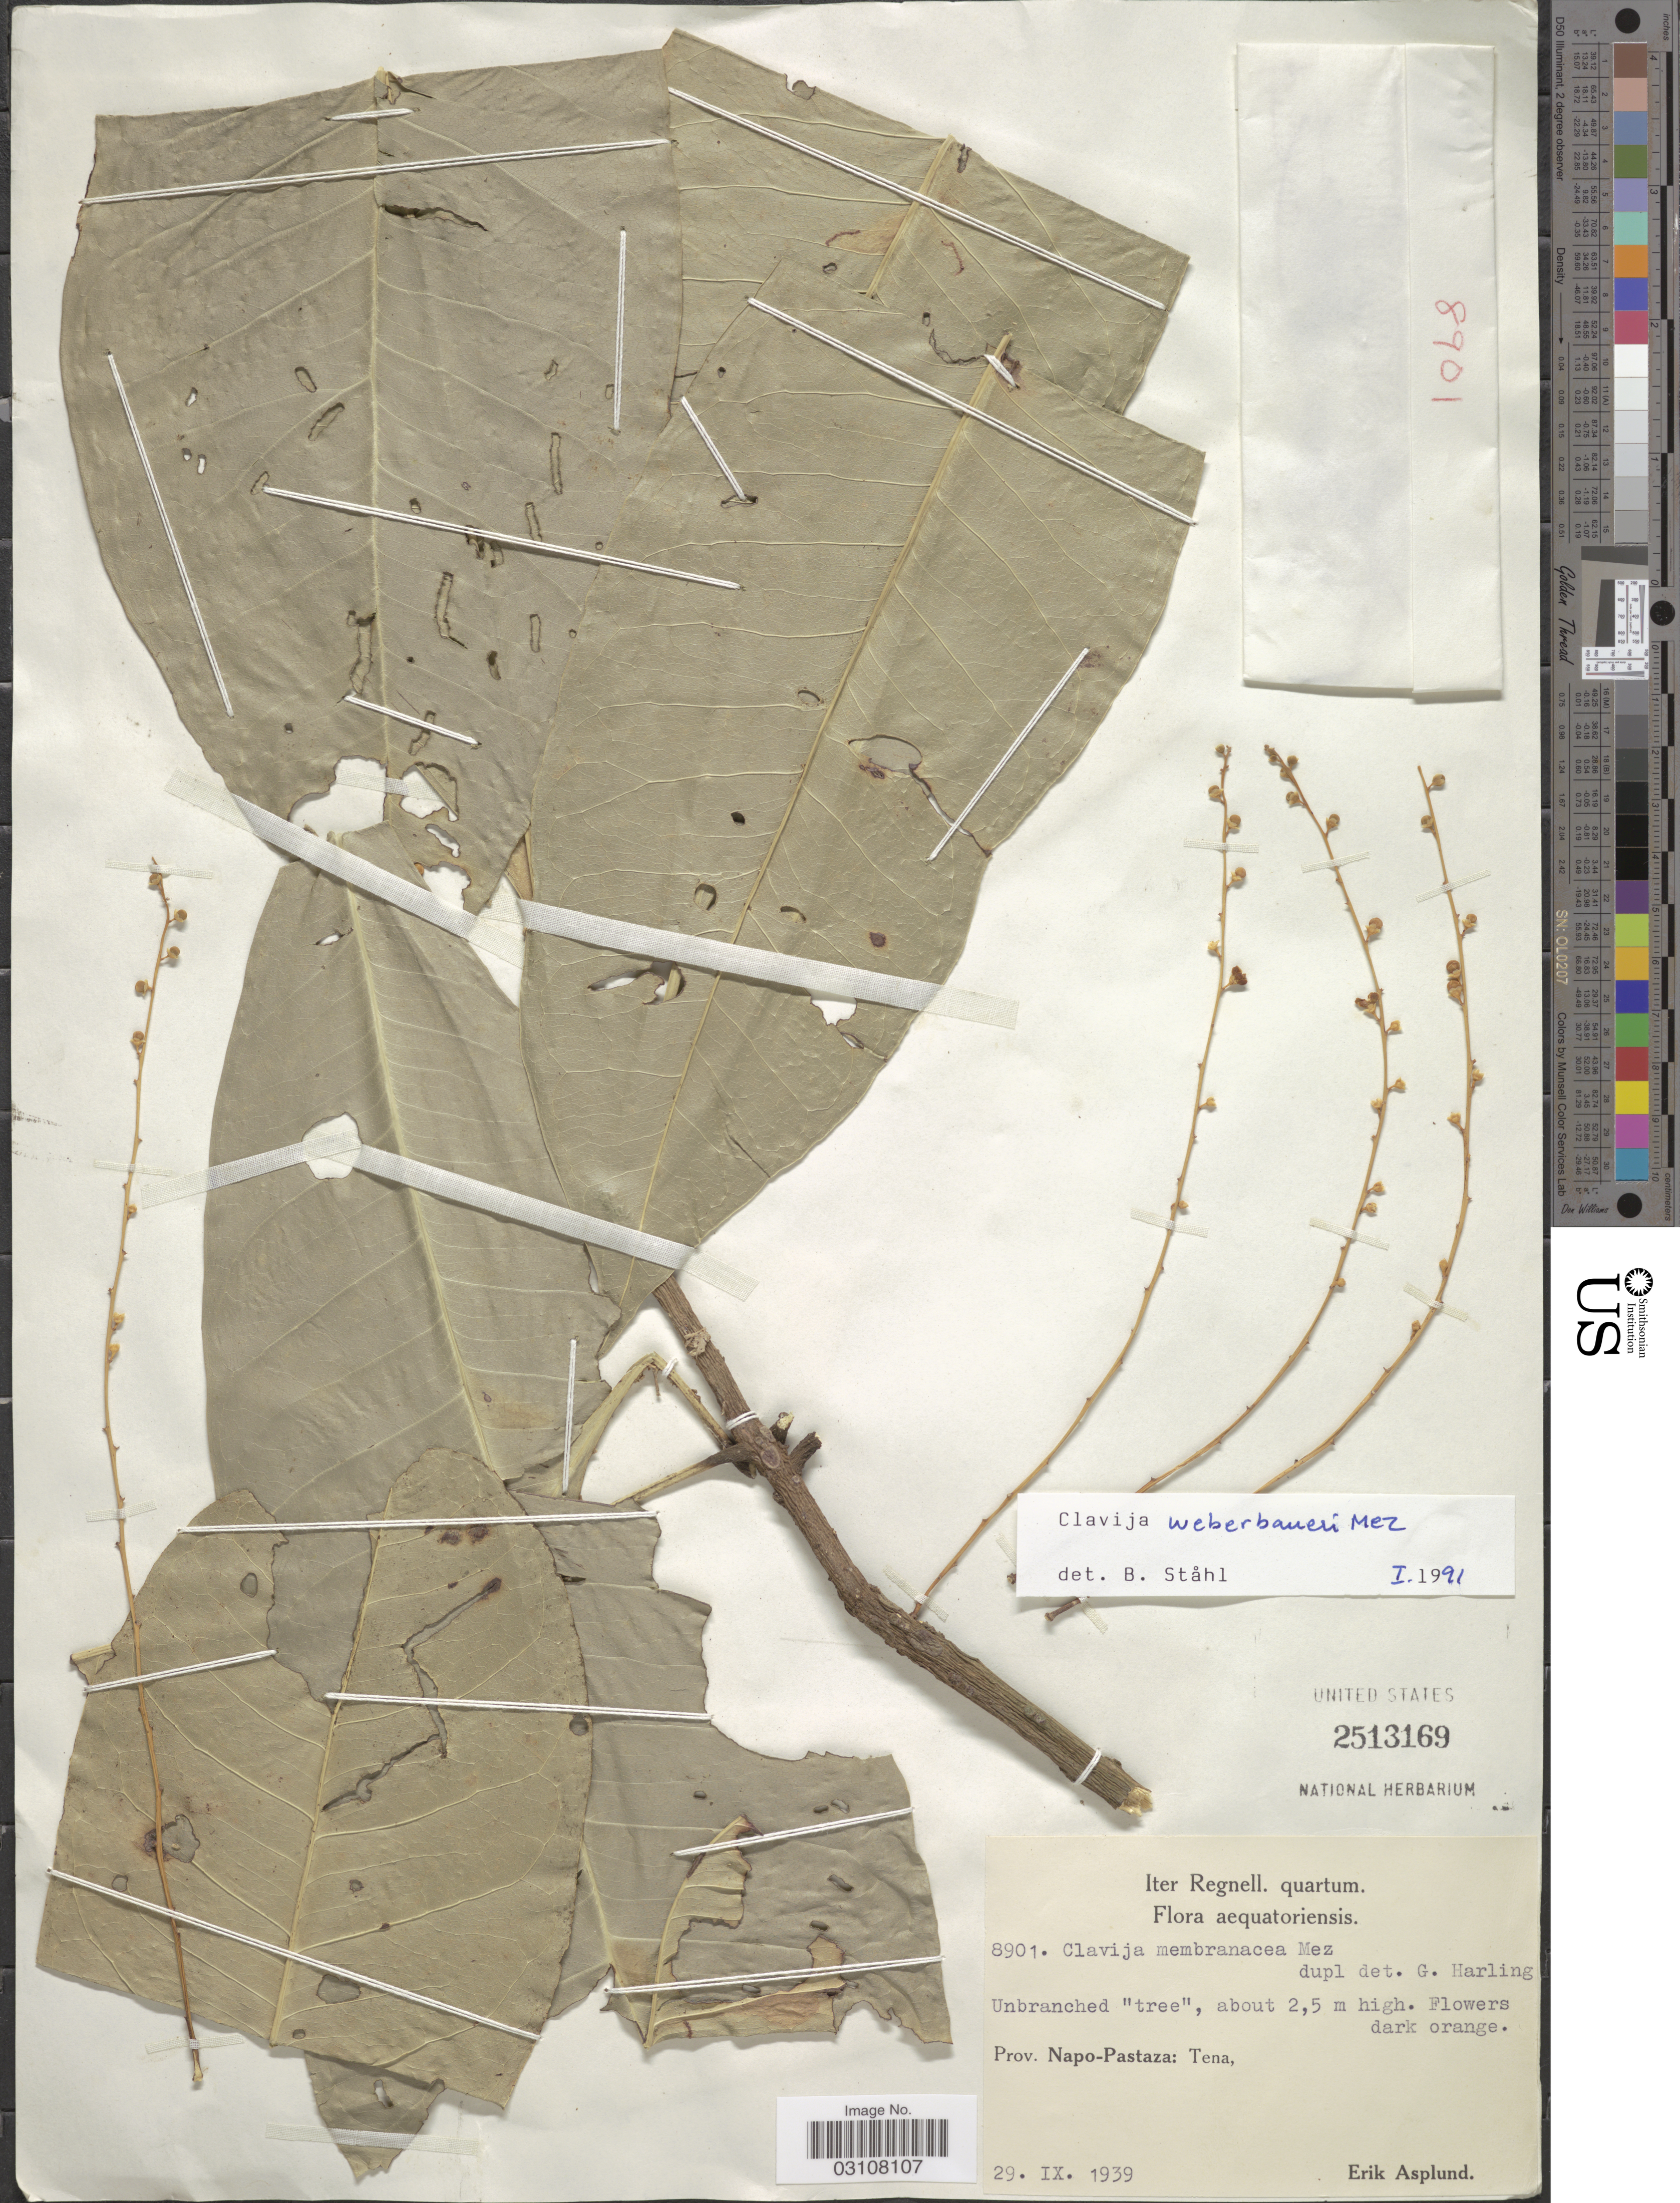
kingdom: Plantae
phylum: Tracheophyta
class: Magnoliopsida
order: Ericales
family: Primulaceae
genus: Clavija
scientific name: Clavija weberbaueri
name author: Mez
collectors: E. Asplund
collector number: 8901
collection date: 1939-09-29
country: Ecuador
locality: Prov. Napo-Pastaza: Tena.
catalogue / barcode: US 2513169